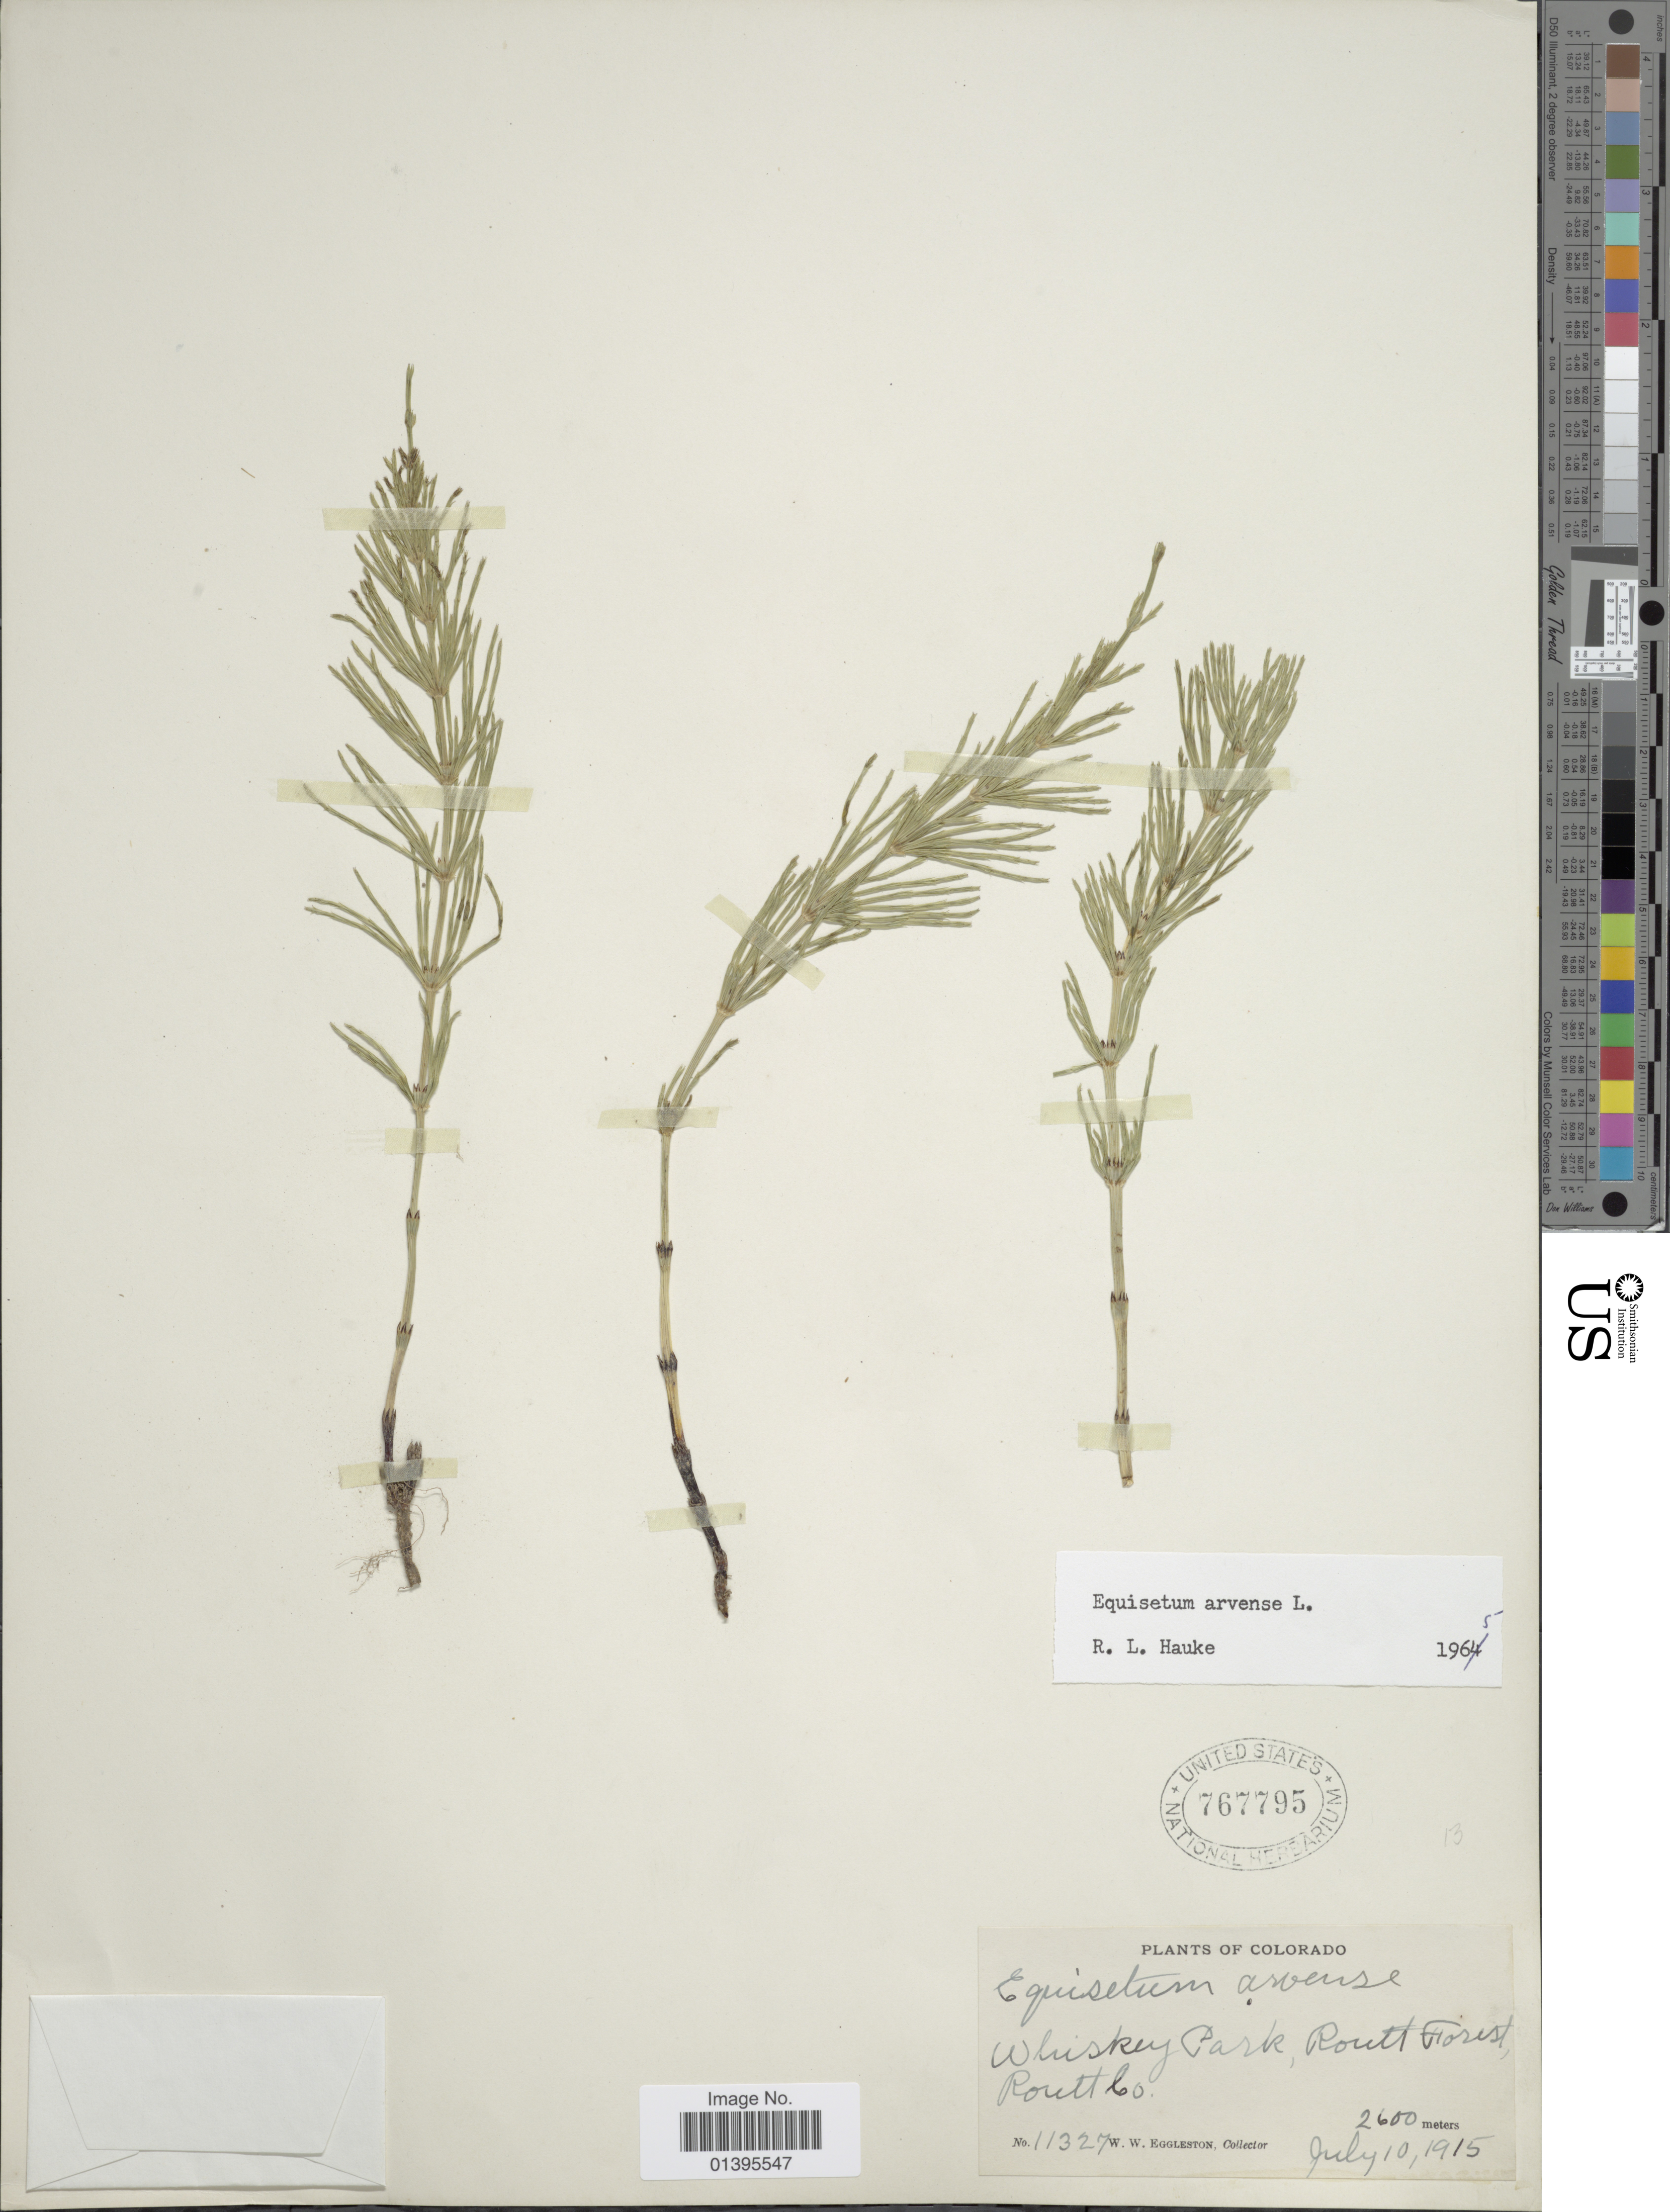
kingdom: Plantae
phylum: Tracheophyta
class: Polypodiopsida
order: Equisetales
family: Equisetaceae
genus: Equisetum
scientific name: Equisetum arvense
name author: L.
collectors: W. W. Eggleston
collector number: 11327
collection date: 1915-07-10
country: United States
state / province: Colorado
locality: Whiskey Park, Routt Forest, Routt Co.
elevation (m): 2600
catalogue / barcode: US 767795